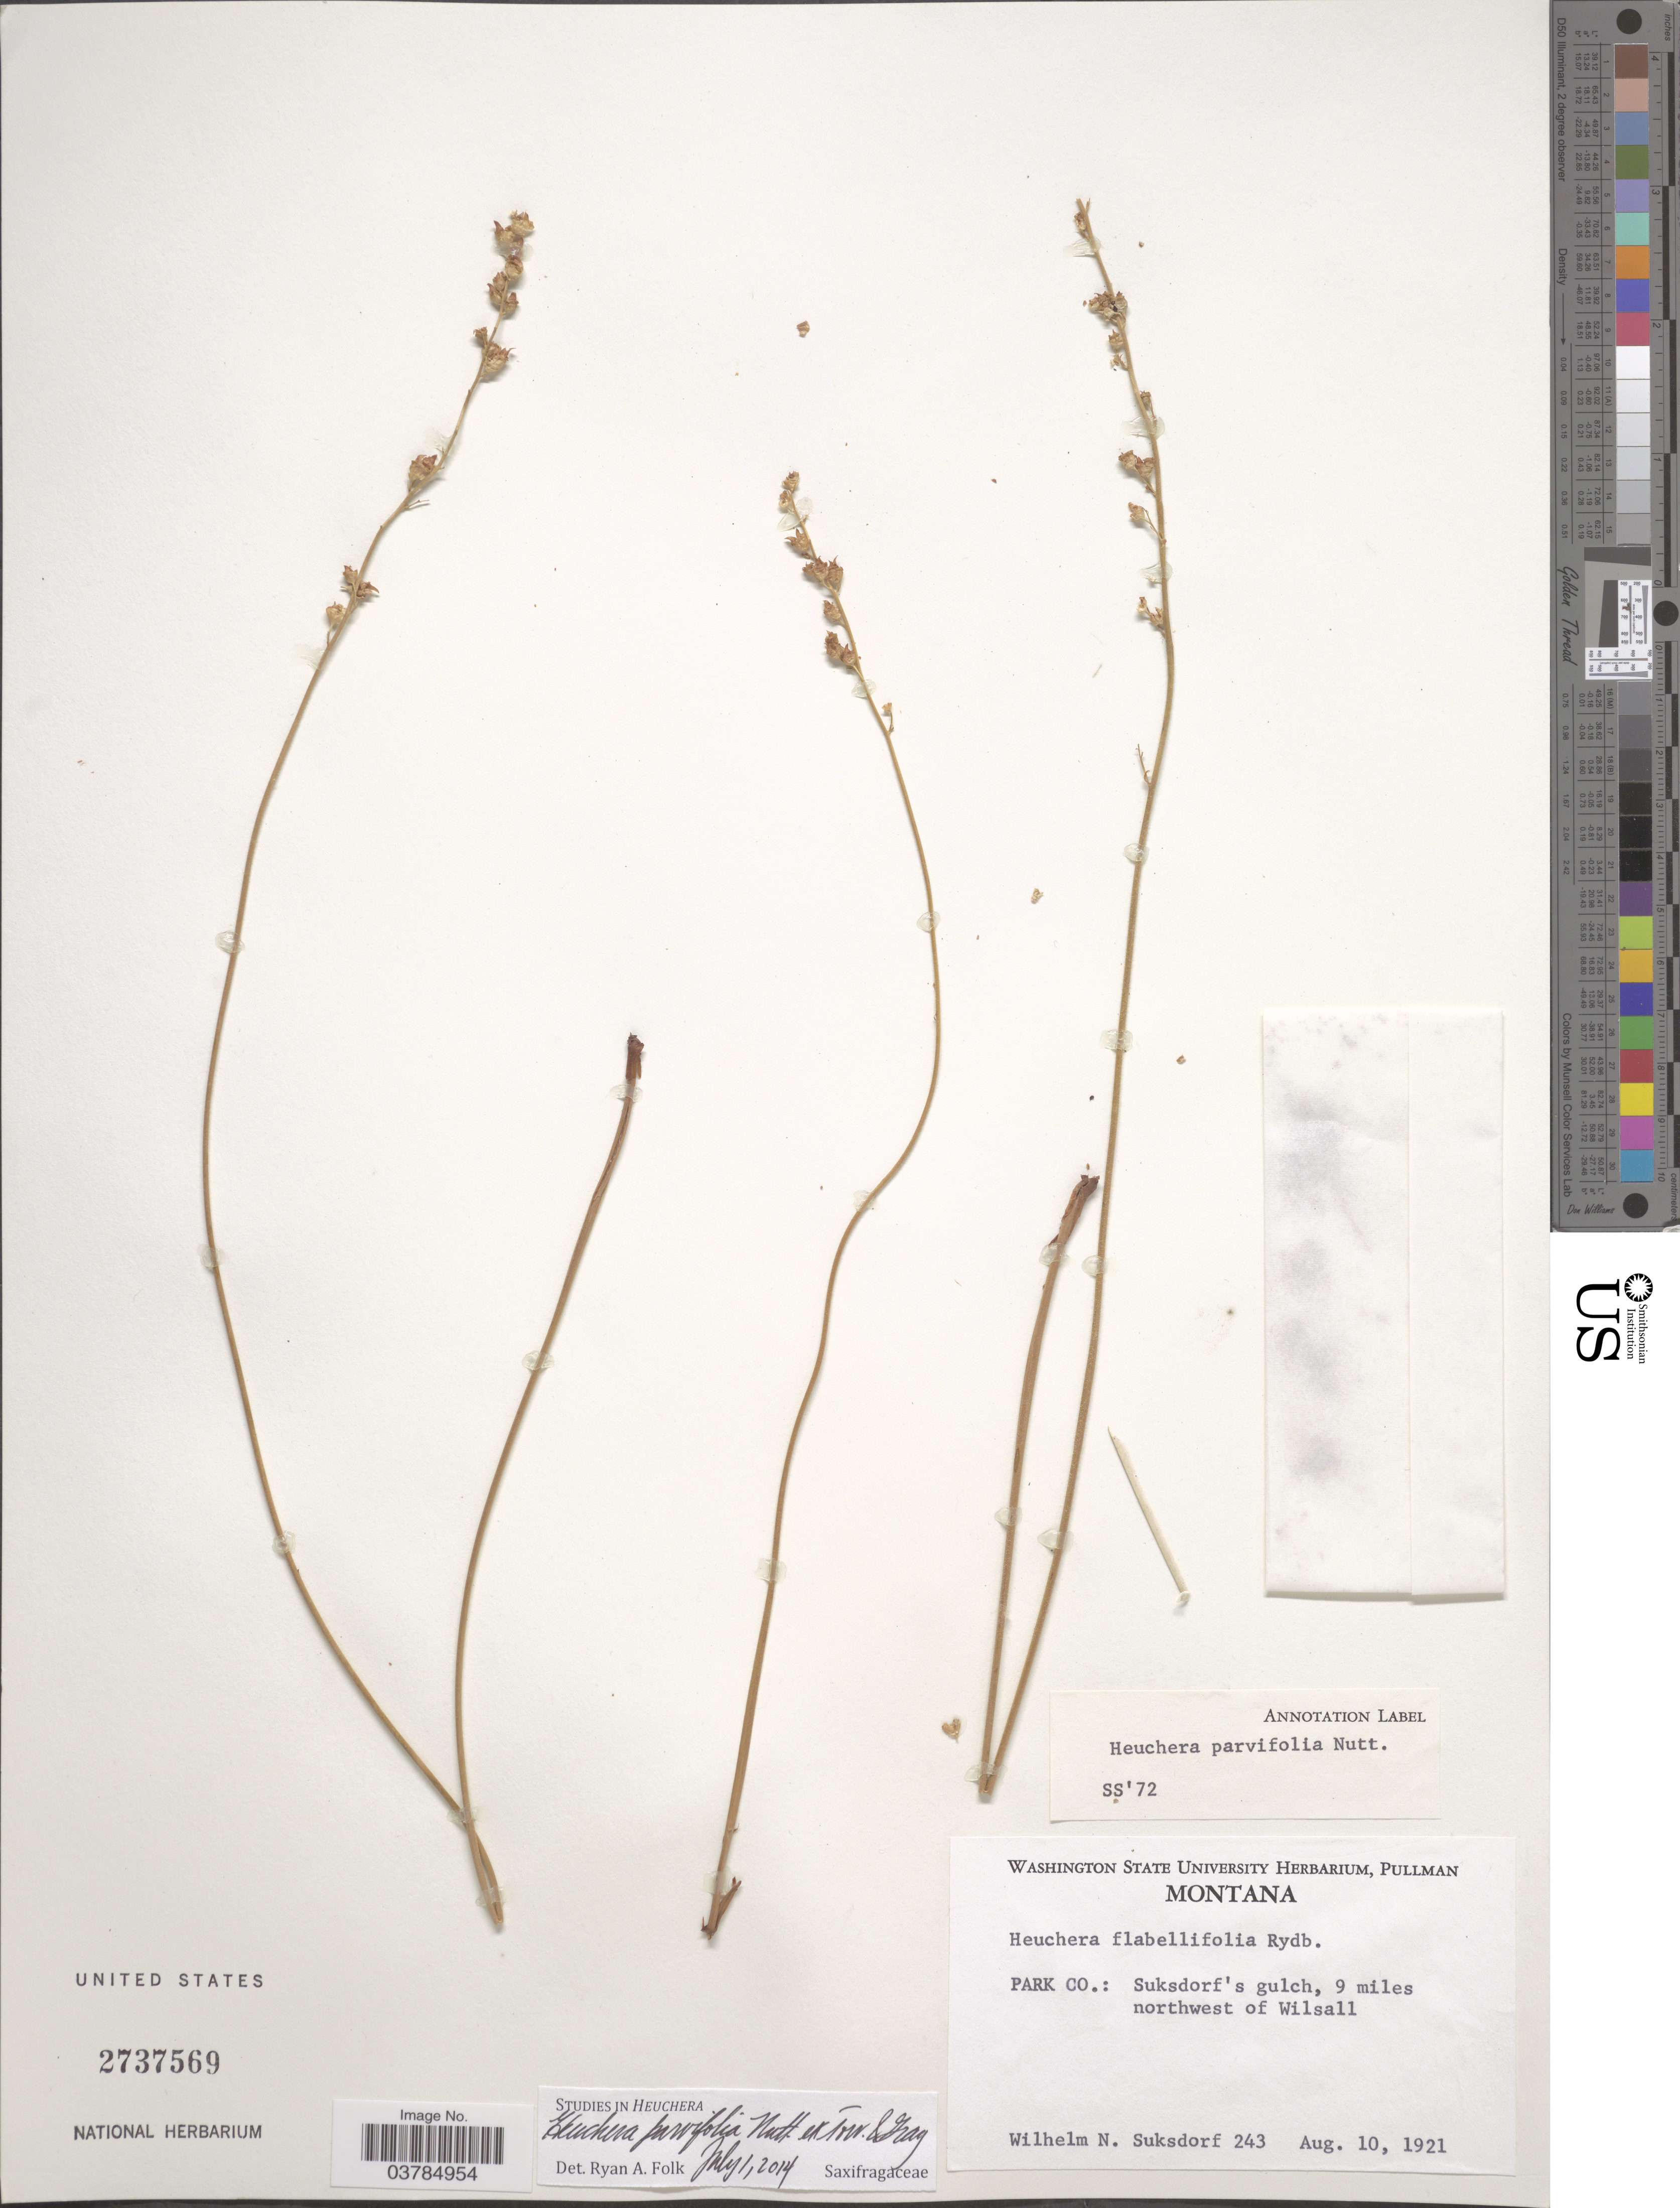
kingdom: Plantae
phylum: Tracheophyta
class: Magnoliopsida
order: Saxifragales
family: Saxifragaceae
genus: Heuchera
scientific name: Heuchera parvifolia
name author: Nutt.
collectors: W. N. Suksdorf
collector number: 243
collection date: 1921-08-10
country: United States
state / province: Montana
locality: Park Co.: Suksdorf's gulch, 9 miles northwest of Wilsall.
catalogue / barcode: US 2737569